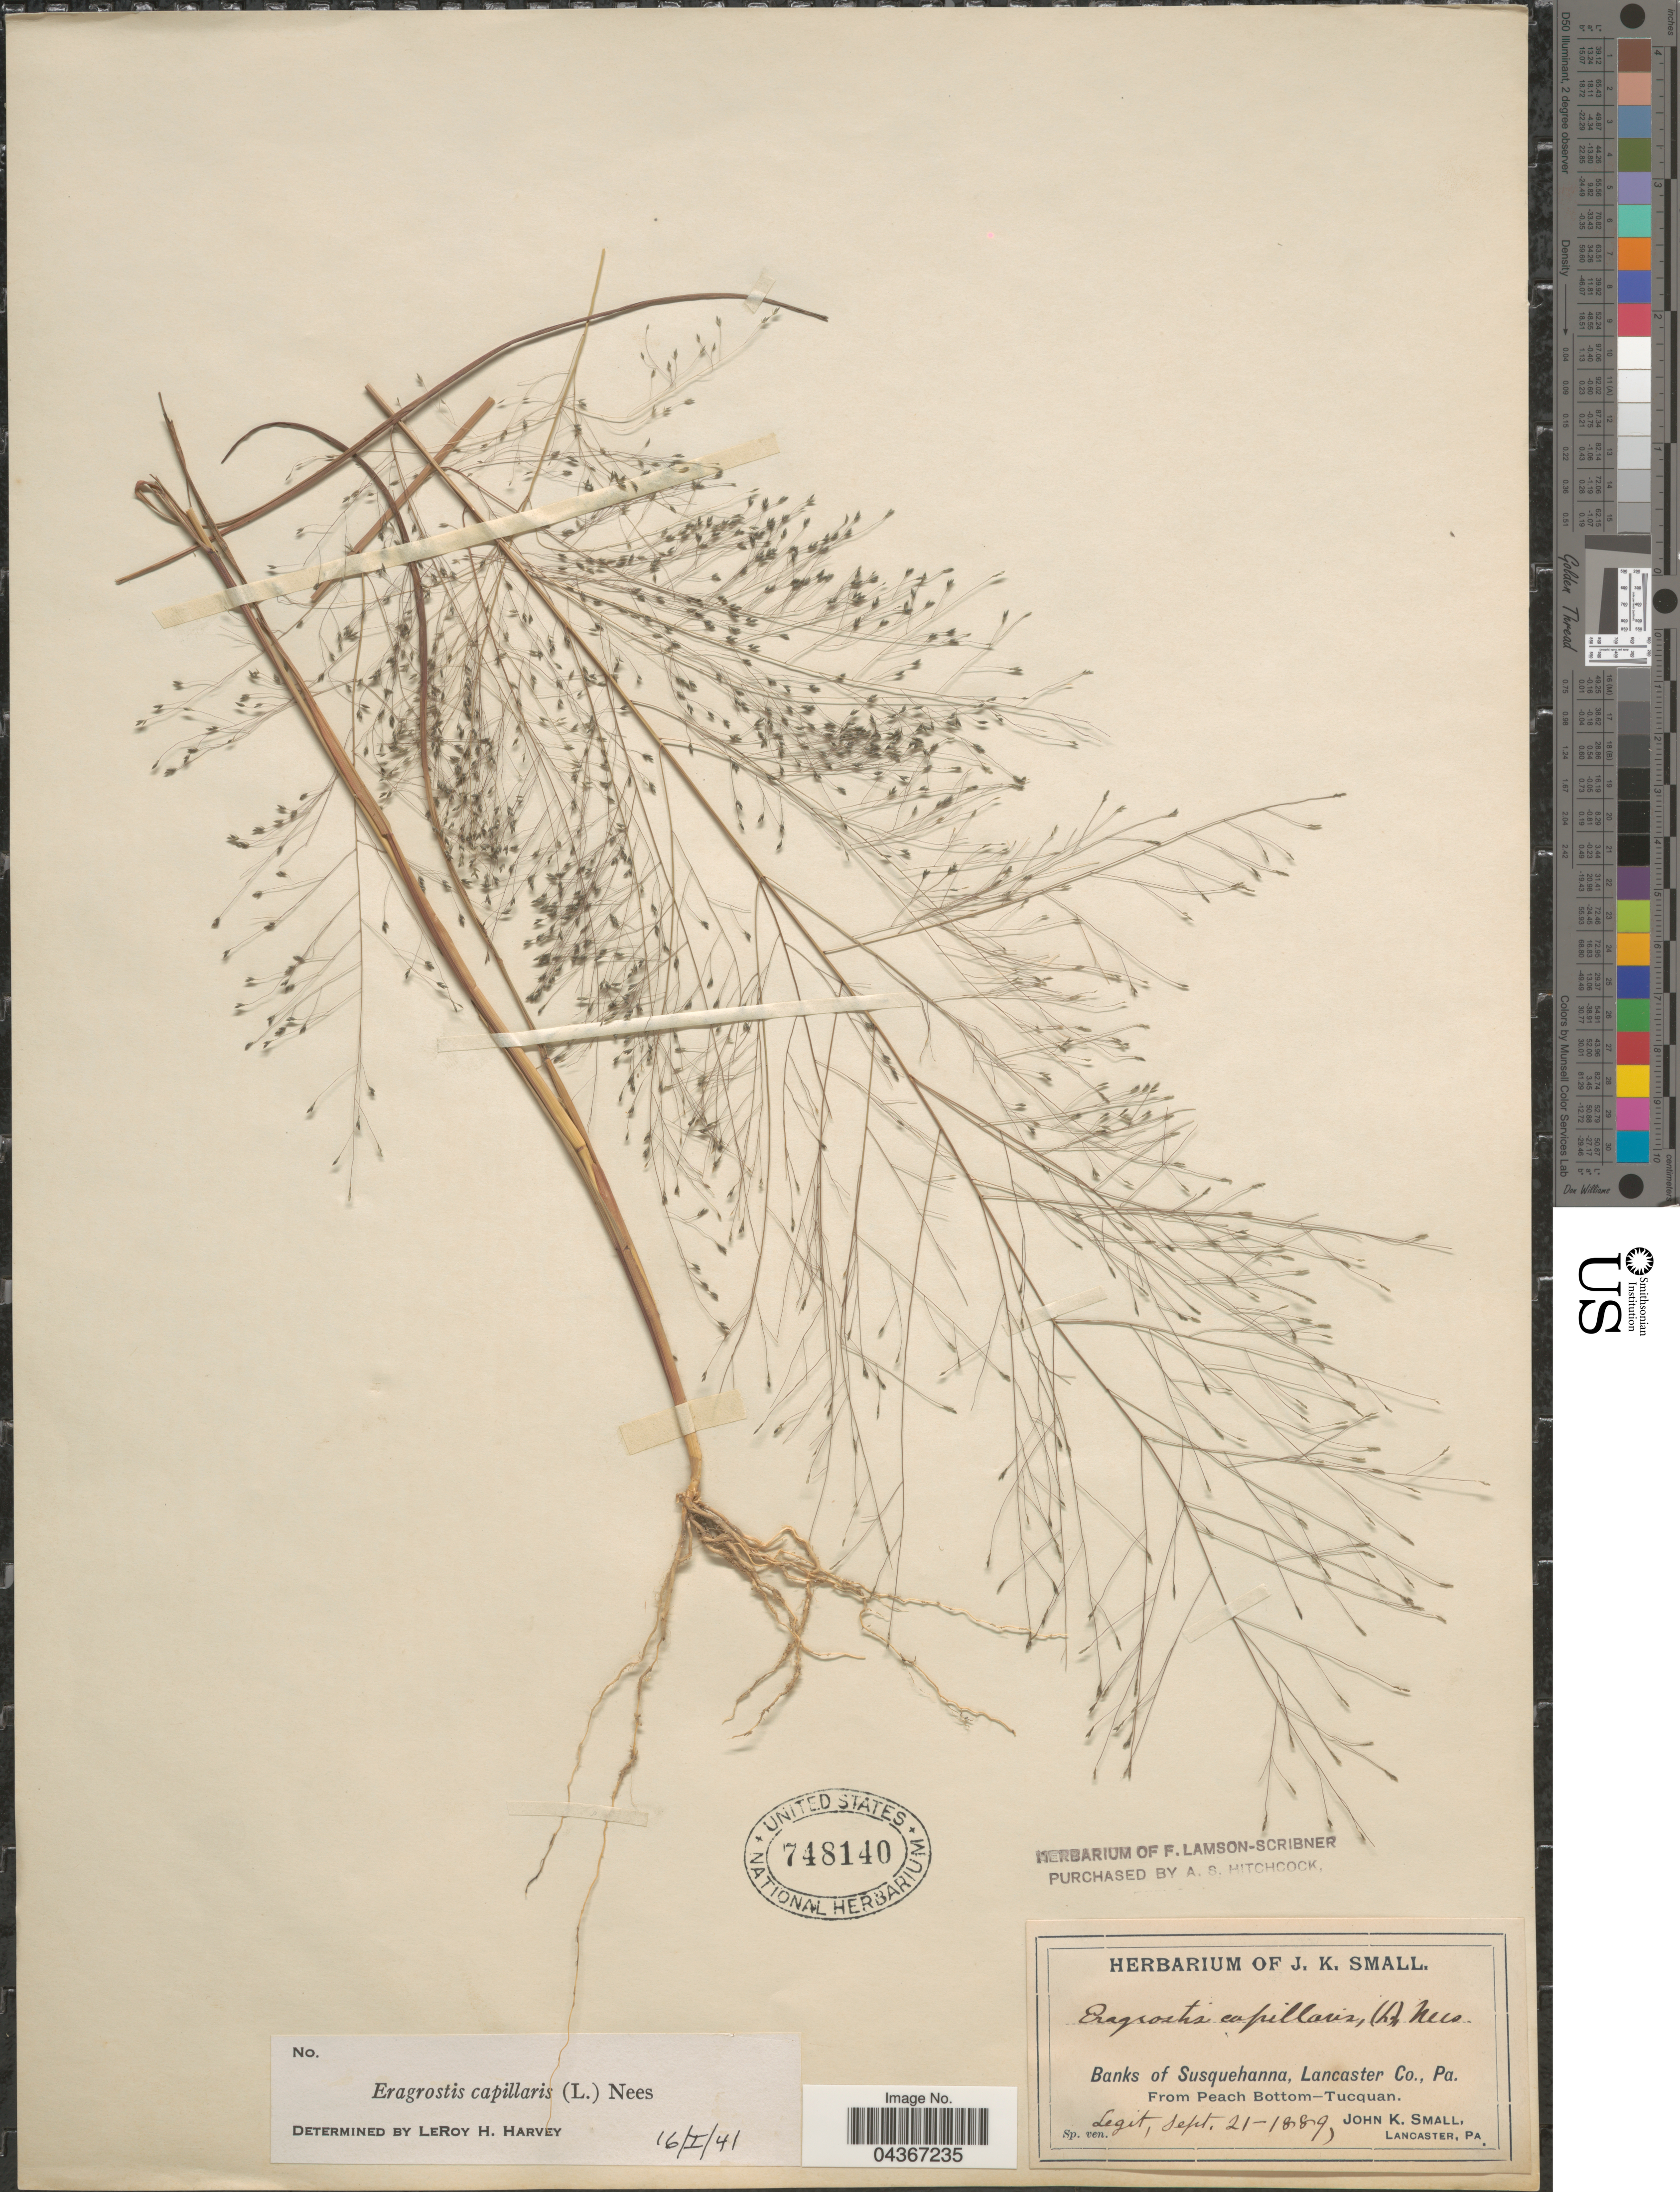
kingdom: Plantae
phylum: Tracheophyta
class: Liliopsida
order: Poales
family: Poaceae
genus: Eragrostis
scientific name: Eragrostis capillaris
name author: (L.) Nees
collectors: J. K. Small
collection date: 1889-09-21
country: United States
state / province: Pennsylvania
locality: Banks of Susquehanna, Lancaster Co. From Peach Bottom-Tucquan.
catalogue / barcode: US 748140